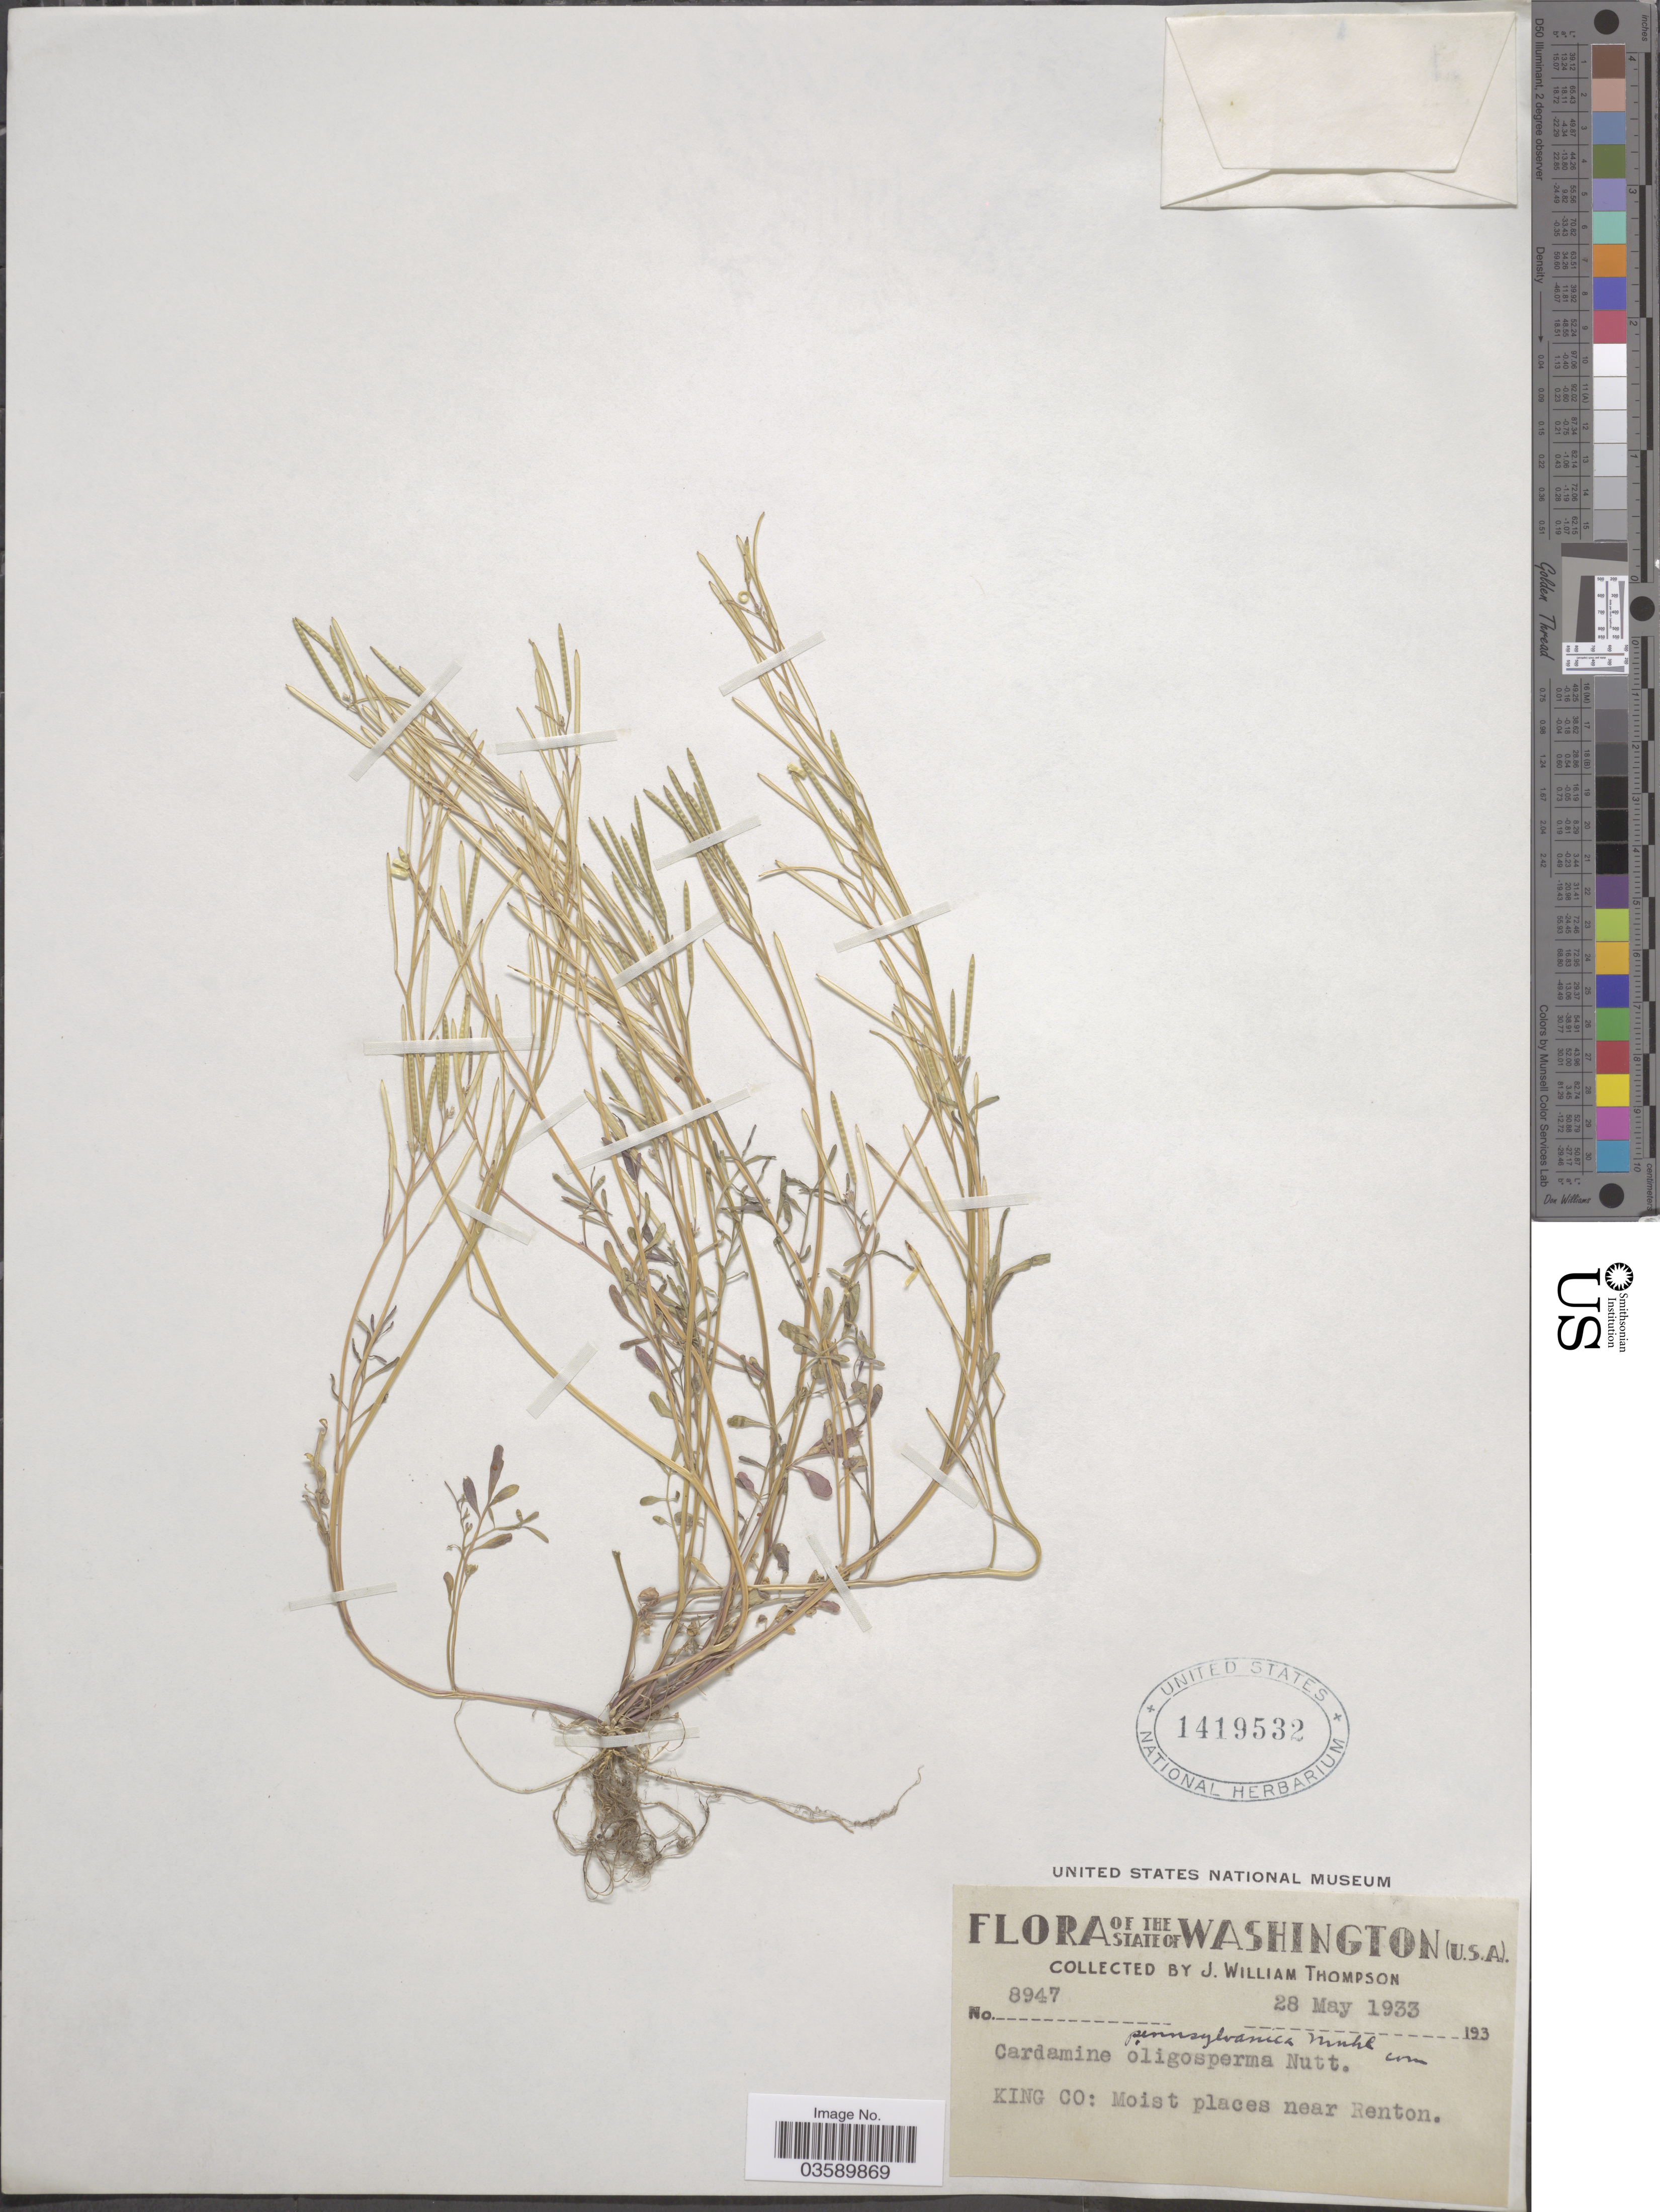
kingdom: Plantae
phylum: Tracheophyta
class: Magnoliopsida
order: Brassicales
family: Brassicaceae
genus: Cardamine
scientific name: Cardamine pensylvanica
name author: Muhl. ex Willd.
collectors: J. W. Thompson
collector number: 8947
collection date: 1933-05-28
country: United States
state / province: Washington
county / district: King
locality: King Co: Moist places near Renton.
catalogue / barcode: US 1419532